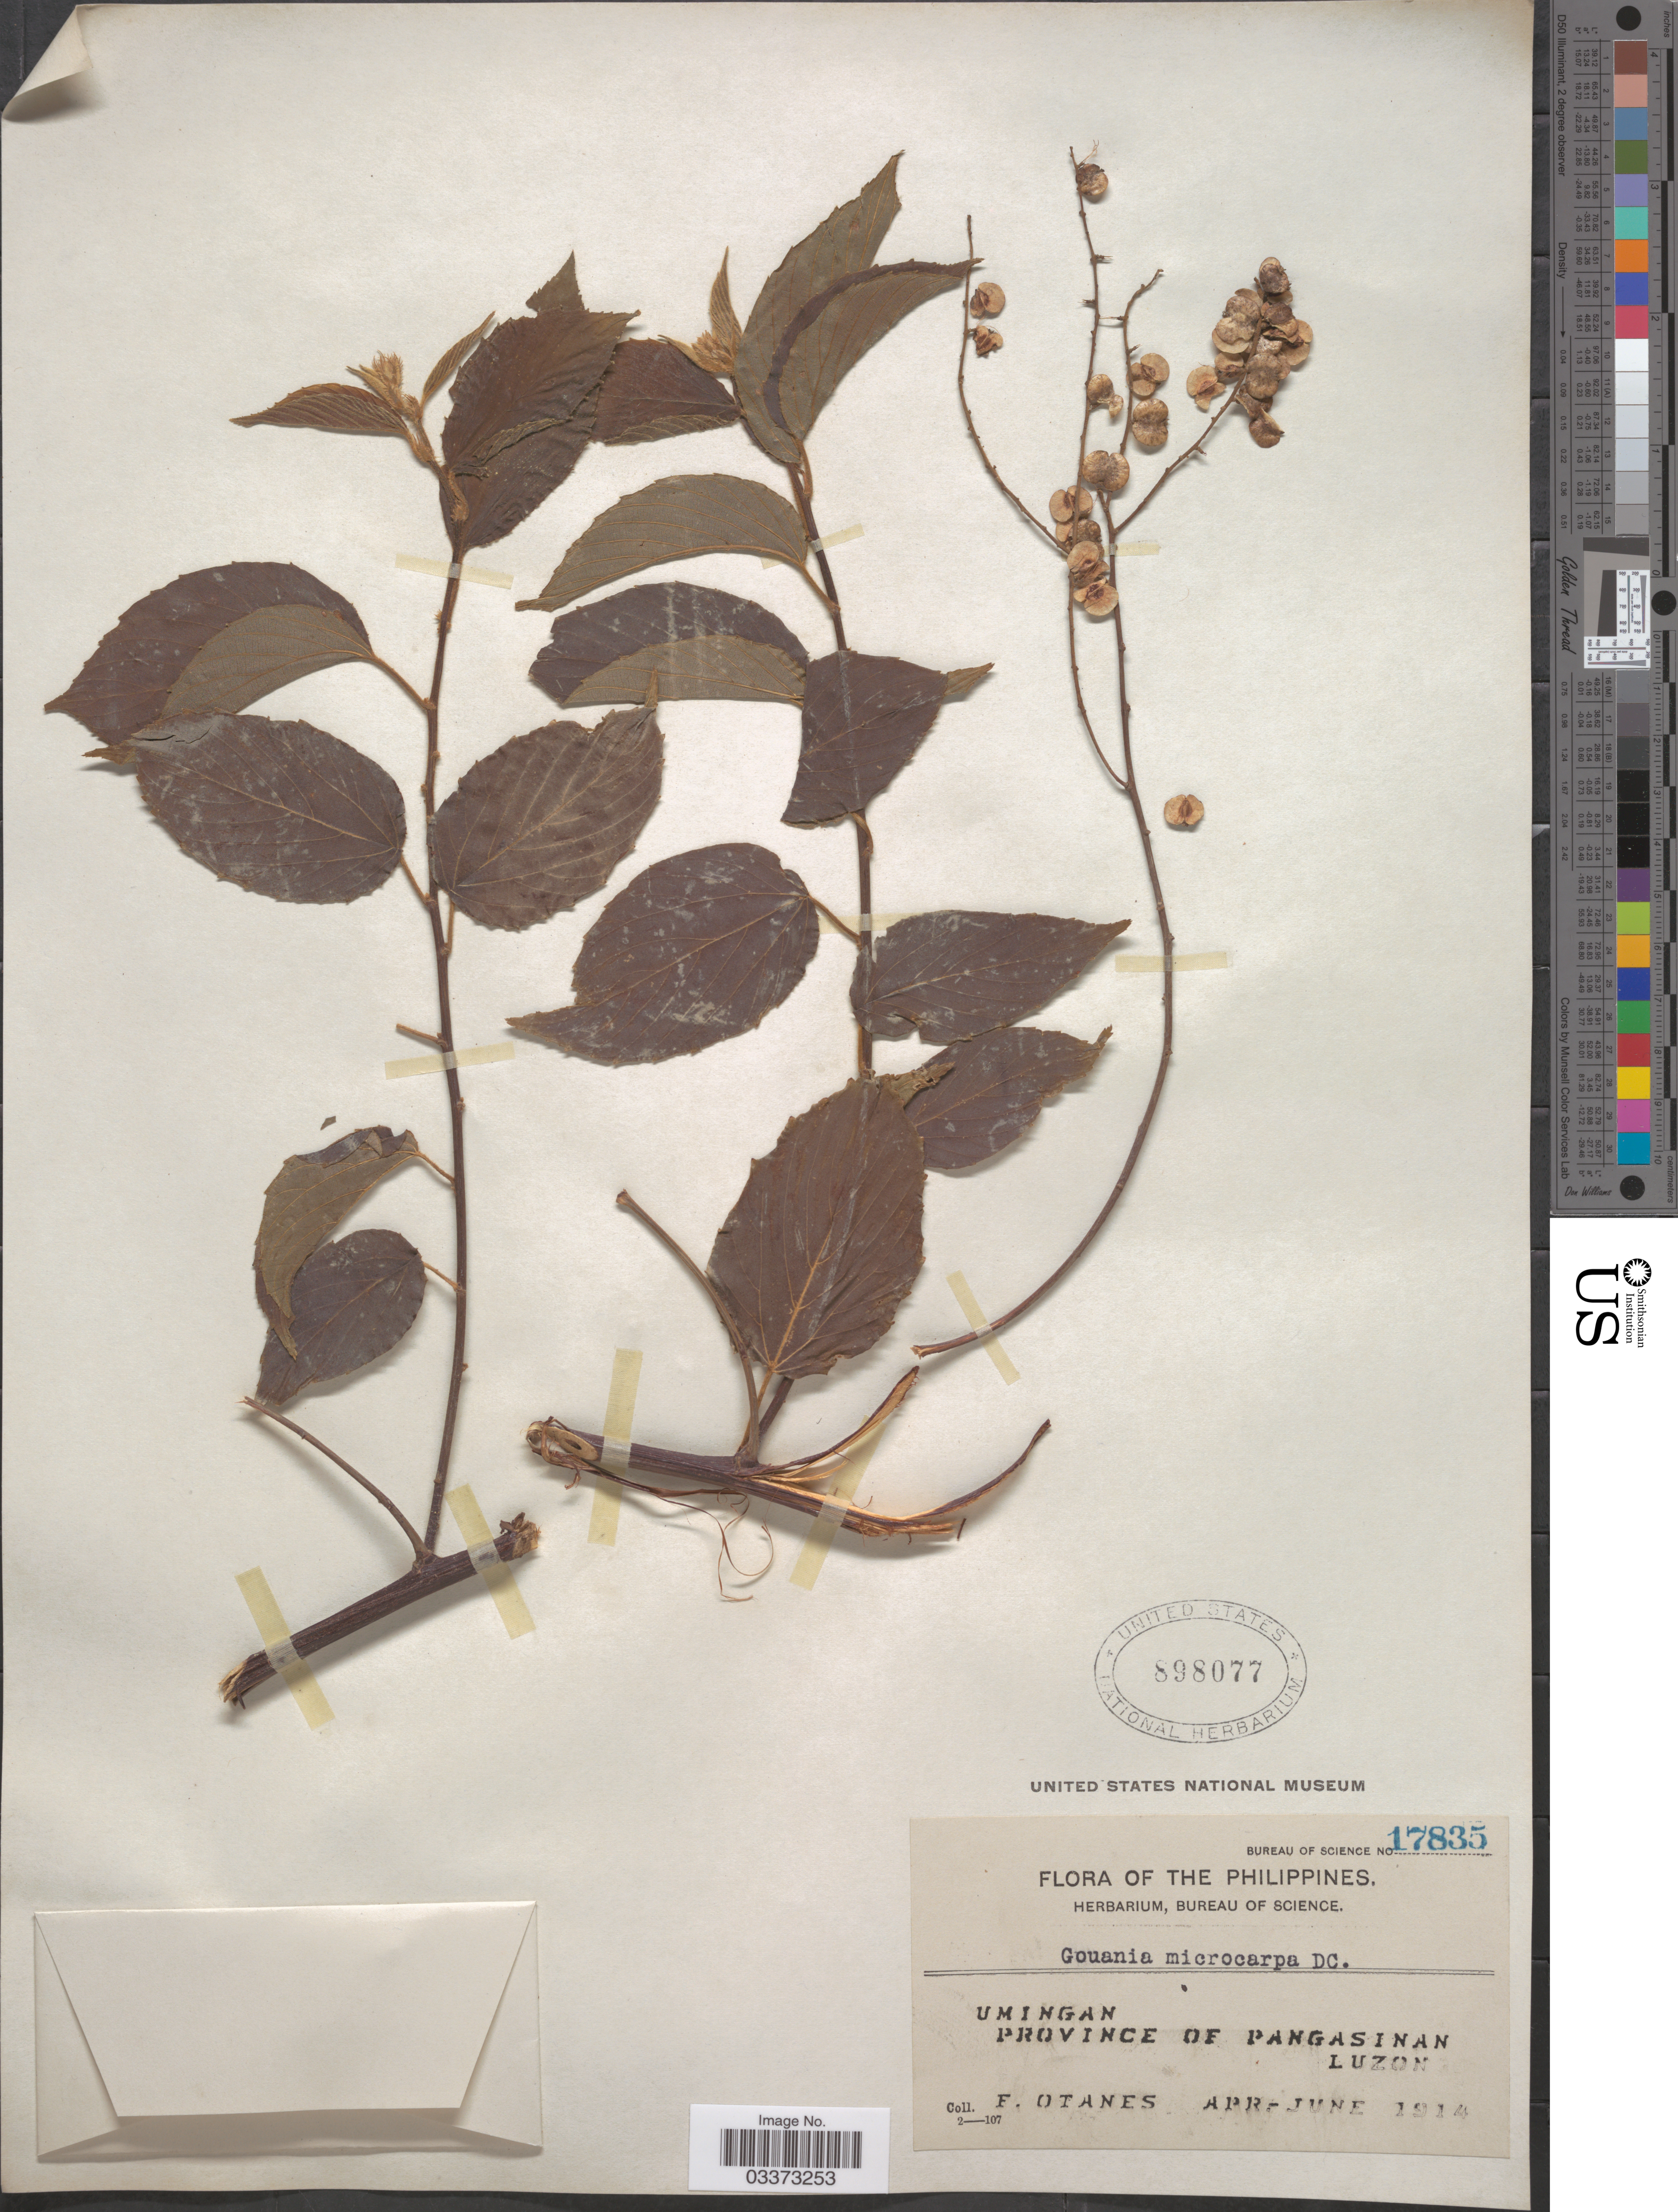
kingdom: Plantae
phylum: Tracheophyta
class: Magnoliopsida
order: Rosales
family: Rhamnaceae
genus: Gouania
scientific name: Gouania microcarpa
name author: DC.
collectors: F. Q. Otanes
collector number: Bureau of Science 17835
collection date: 1914-04/1914-06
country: Philippines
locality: Umingan. Province of Pangasinan. Luzon.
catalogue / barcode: US 898077